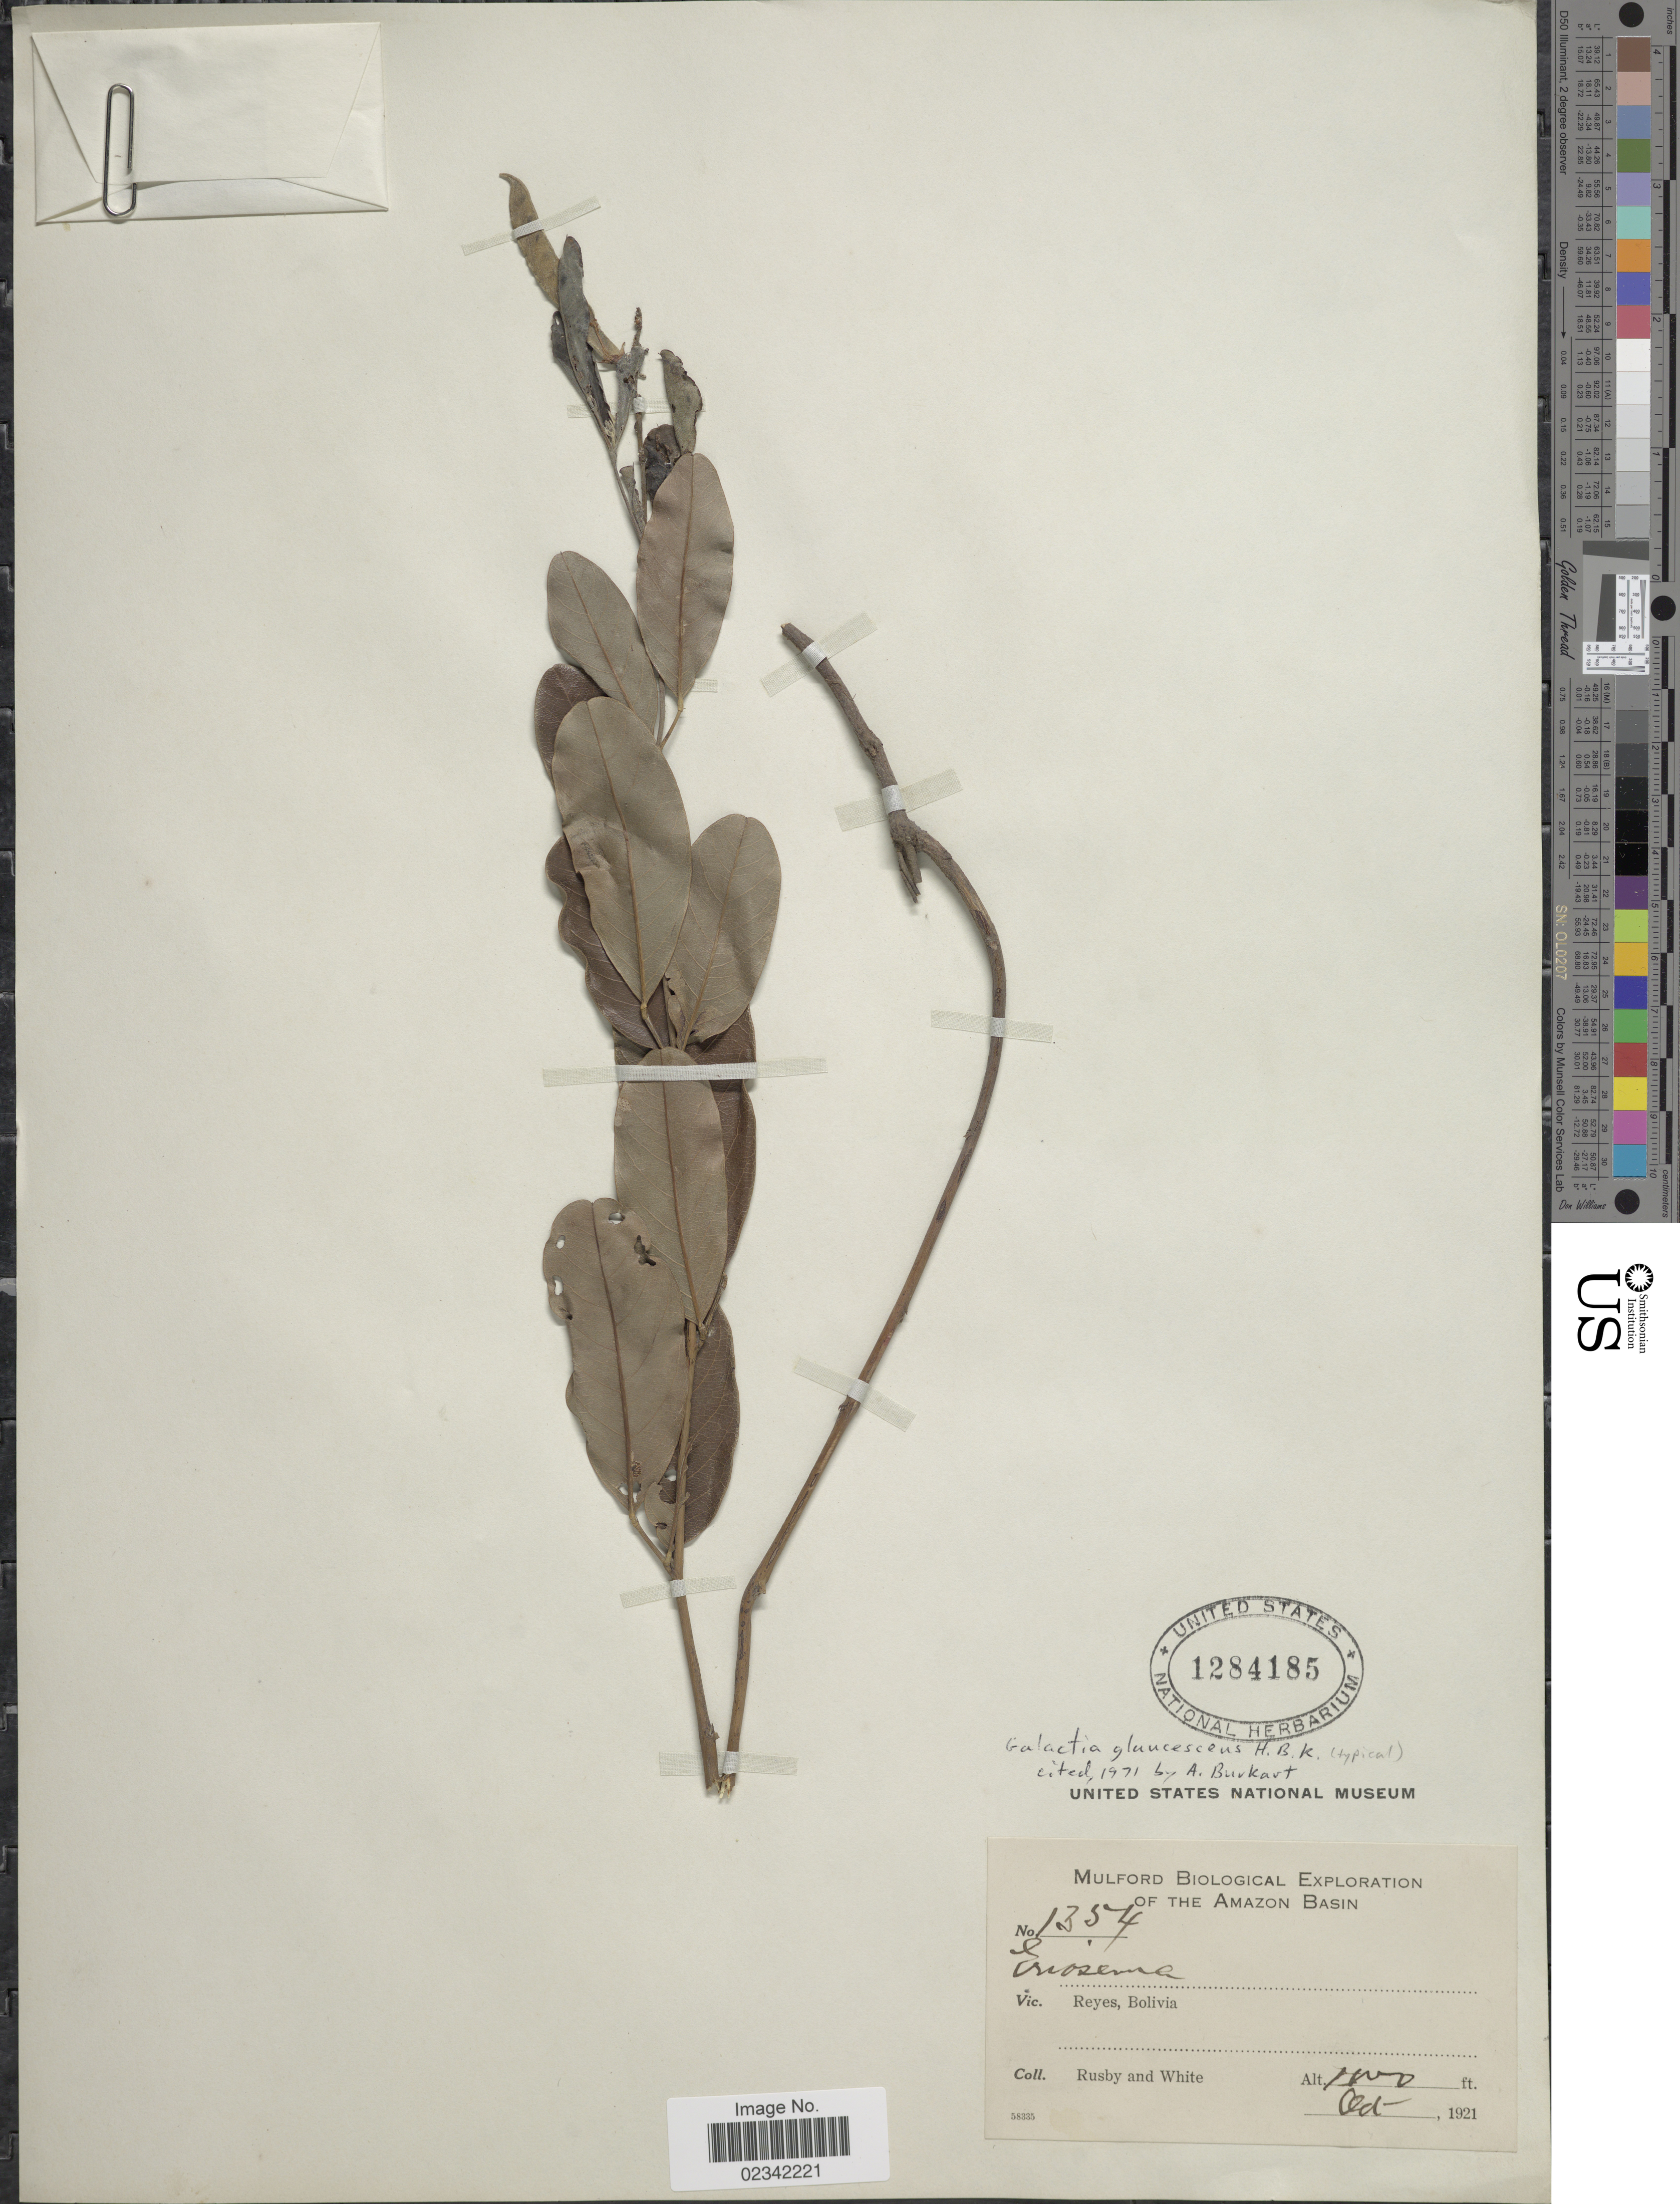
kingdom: Plantae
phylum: Tracheophyta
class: Magnoliopsida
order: Fabales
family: Fabaceae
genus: Galactia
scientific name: Galactia glaucescens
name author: Kunth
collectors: H. H. Rusby & O. E. White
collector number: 1354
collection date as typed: Oct., 1921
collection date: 1921-10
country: Bolivia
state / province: Beni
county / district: José Ballivián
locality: Reyes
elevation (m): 305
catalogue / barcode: US 1284185